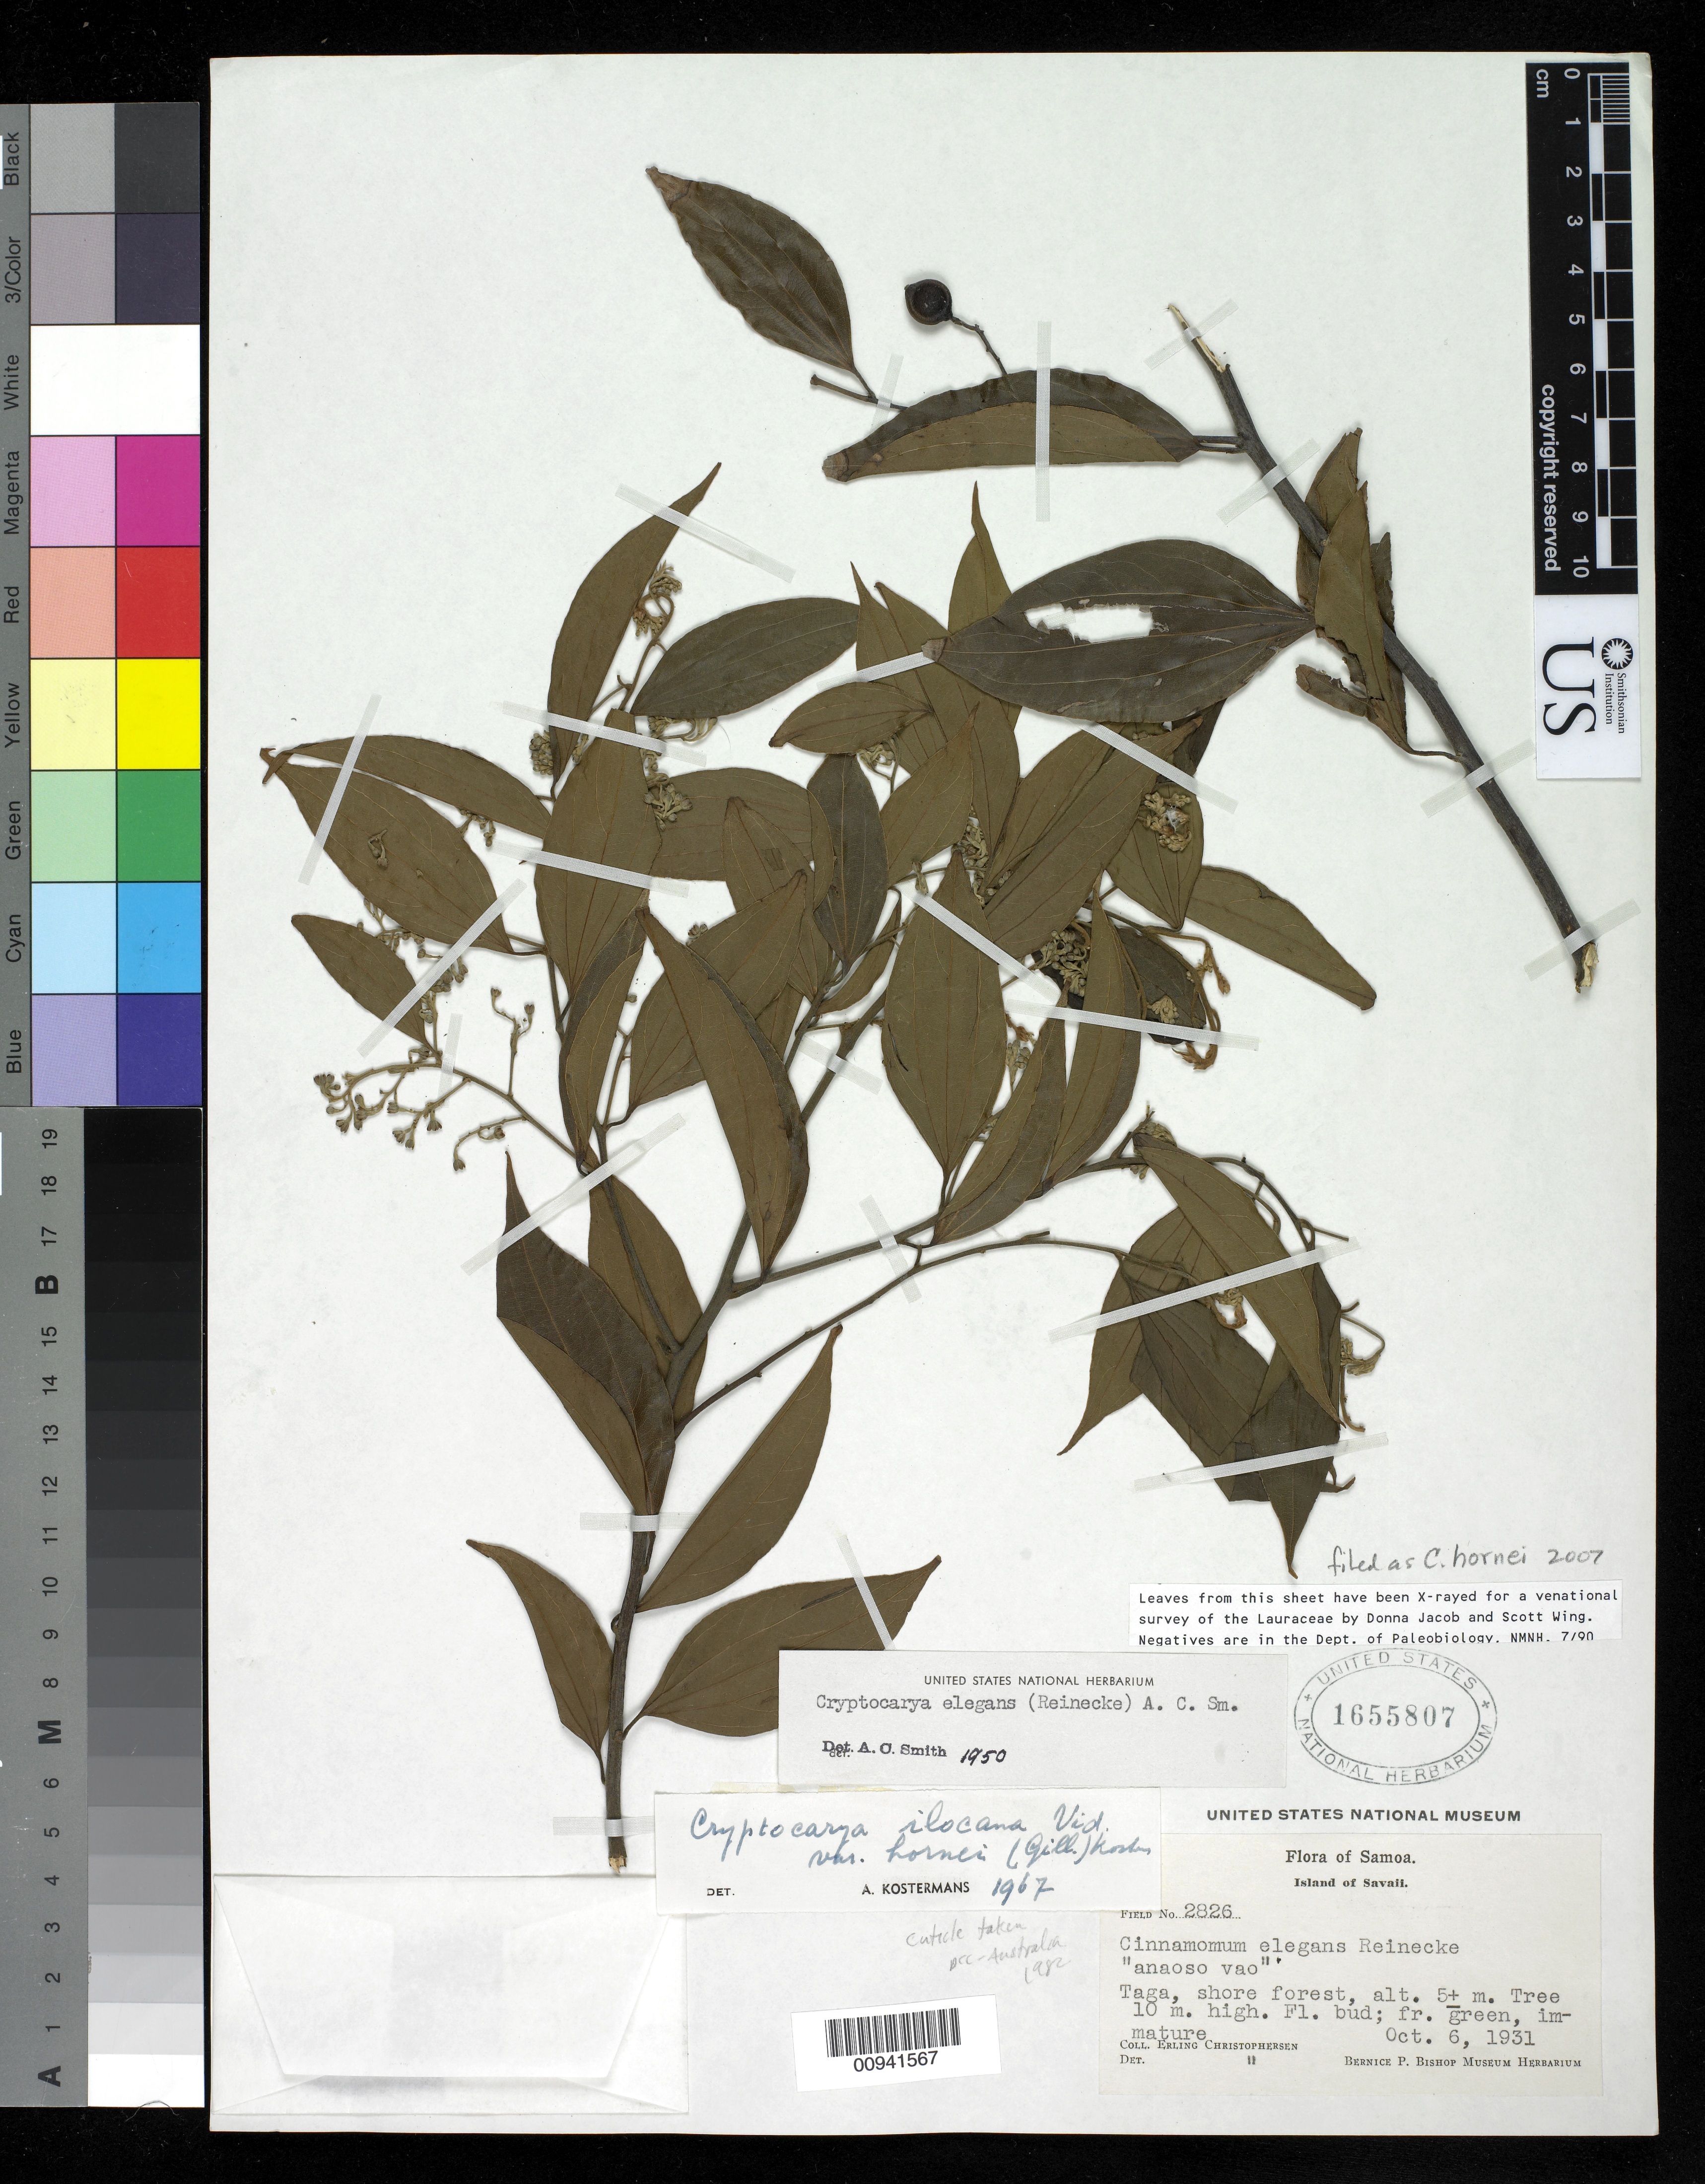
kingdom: Plantae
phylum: Tracheophyta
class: Magnoliopsida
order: Laurales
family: Lauraceae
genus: Cryptocarya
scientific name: Cryptocarya hornei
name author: Gillespie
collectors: E. Christophersen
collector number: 2826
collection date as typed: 06 Oct 1931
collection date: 1931-10-06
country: Samoa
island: Savai'i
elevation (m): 5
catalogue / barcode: US 1655807